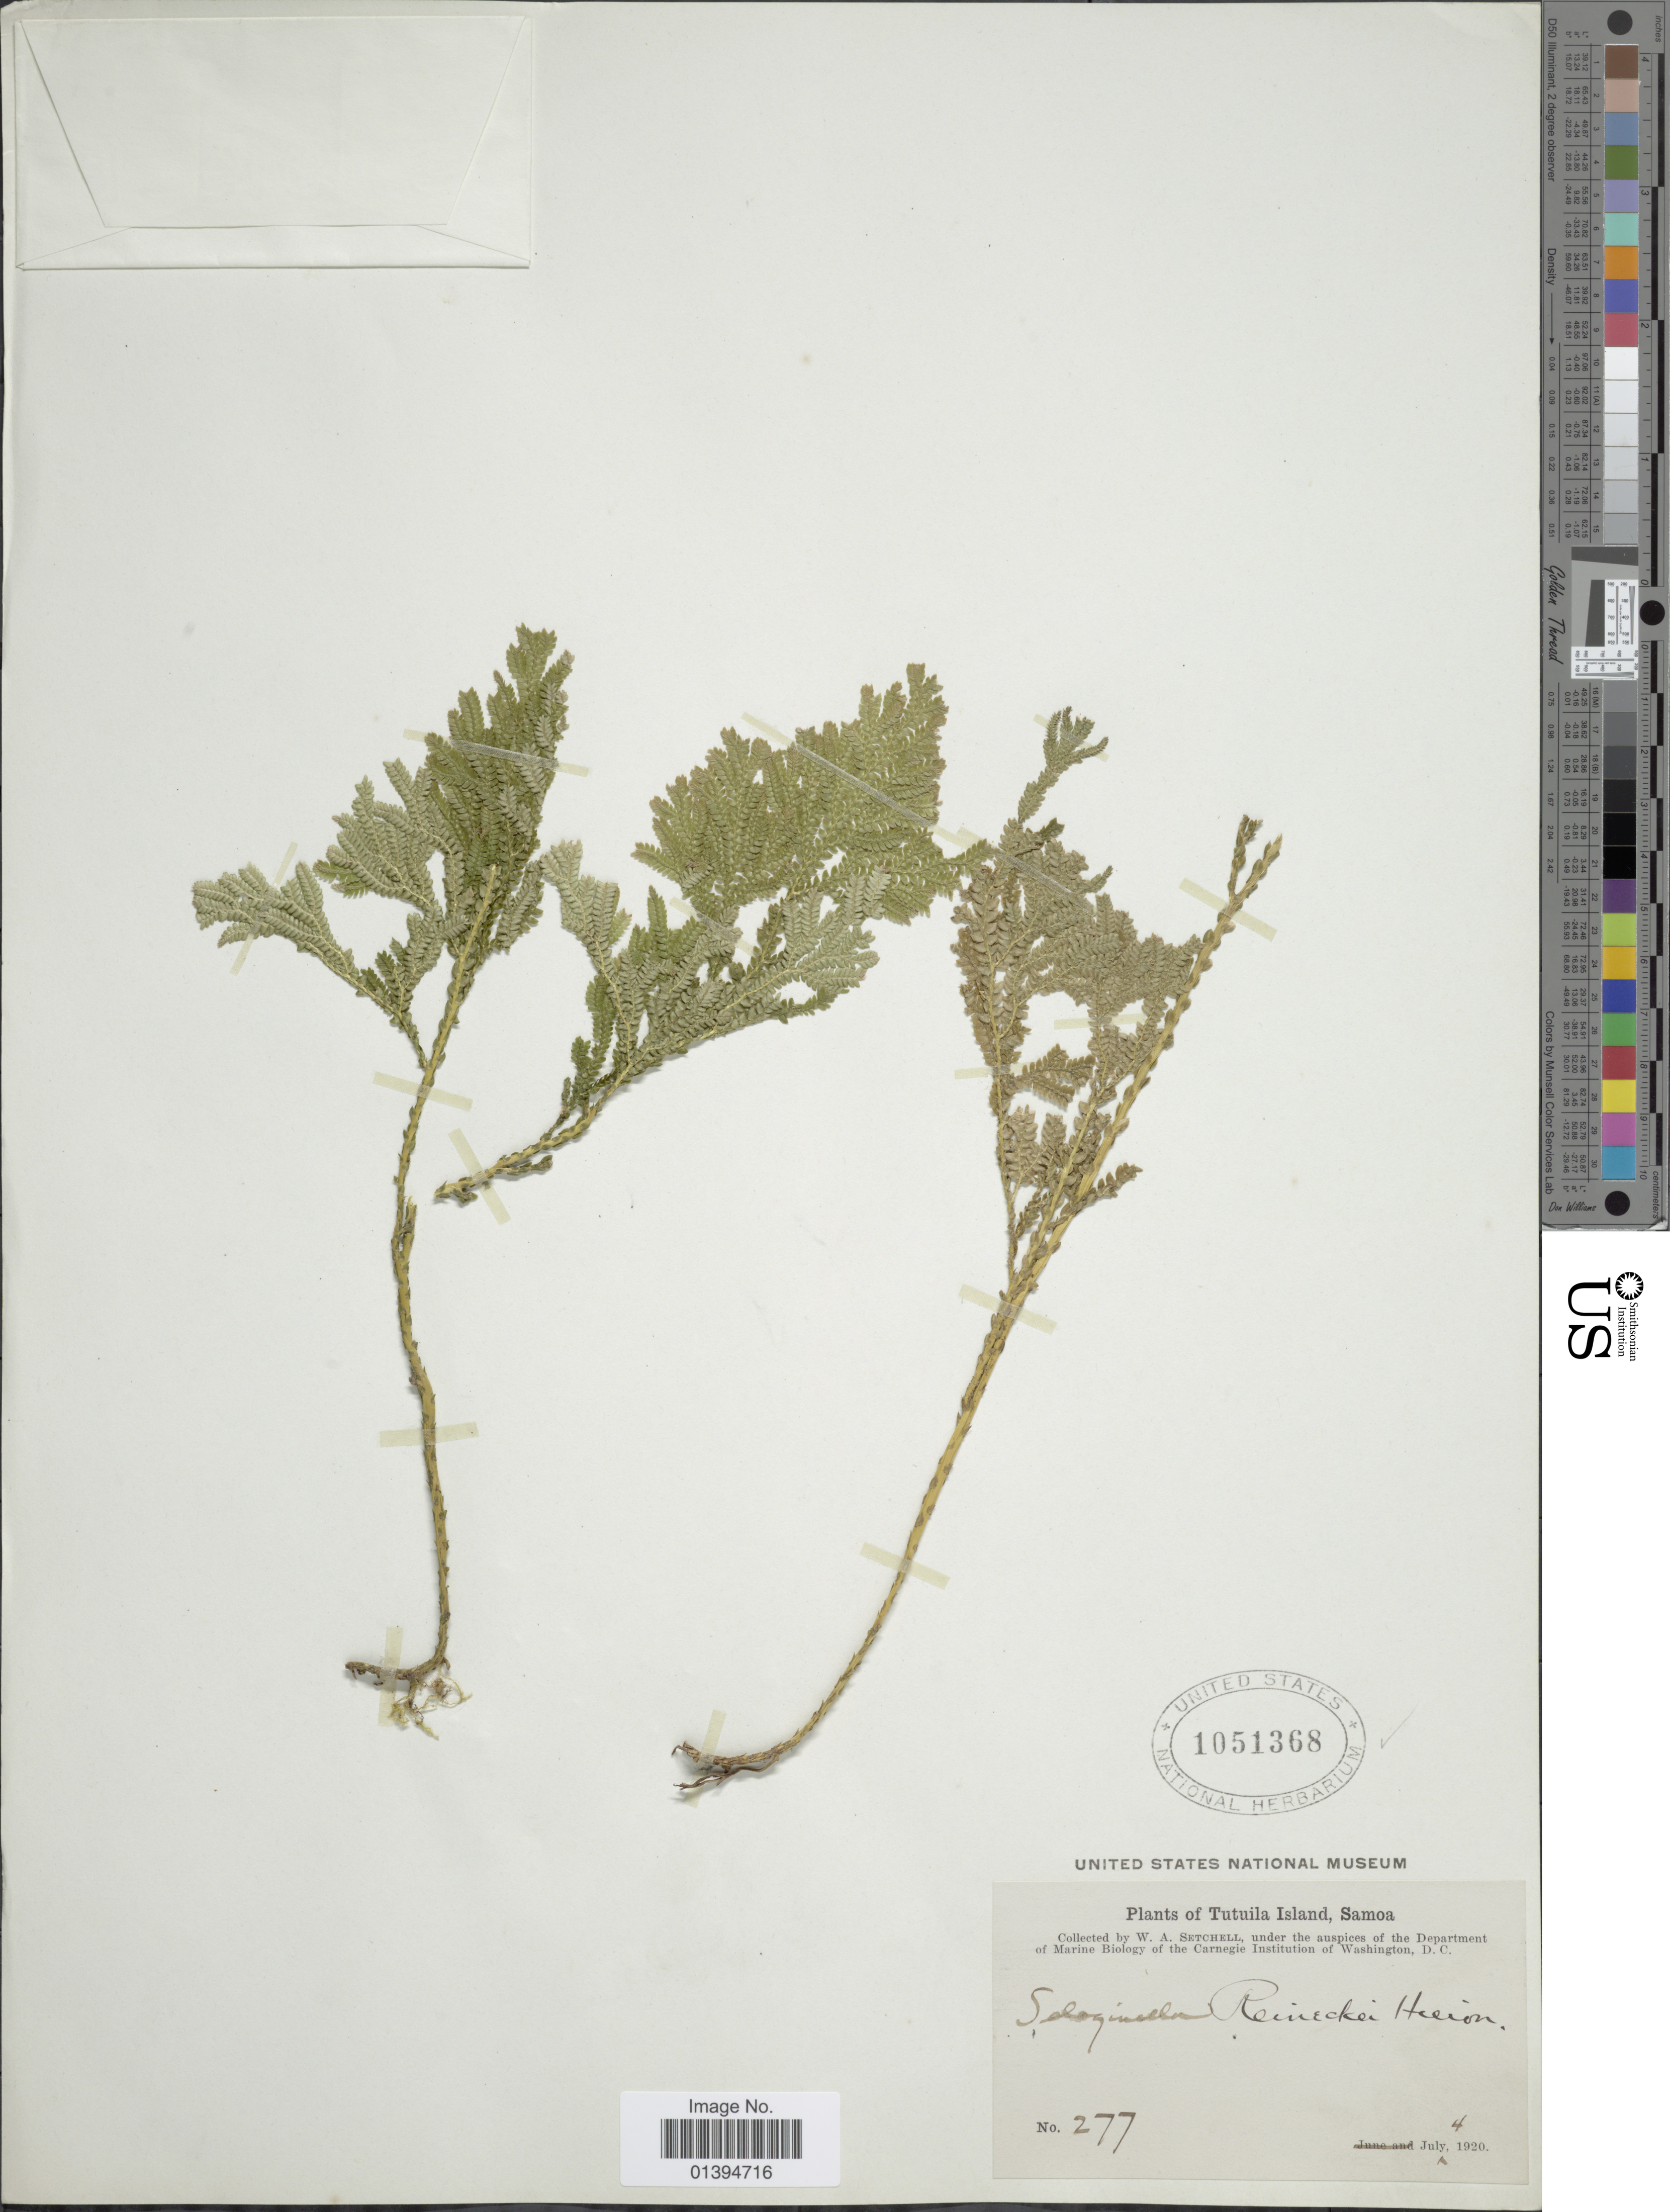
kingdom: Plantae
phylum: Tracheophyta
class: Lycopodiopsida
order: Selaginellales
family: Selaginellaceae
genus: Selaginella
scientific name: Selaginella reineckei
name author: Hieron.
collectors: W. Setchell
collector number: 277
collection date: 1920-07-04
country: American Samoa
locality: Tutuila Island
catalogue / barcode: US 1051368